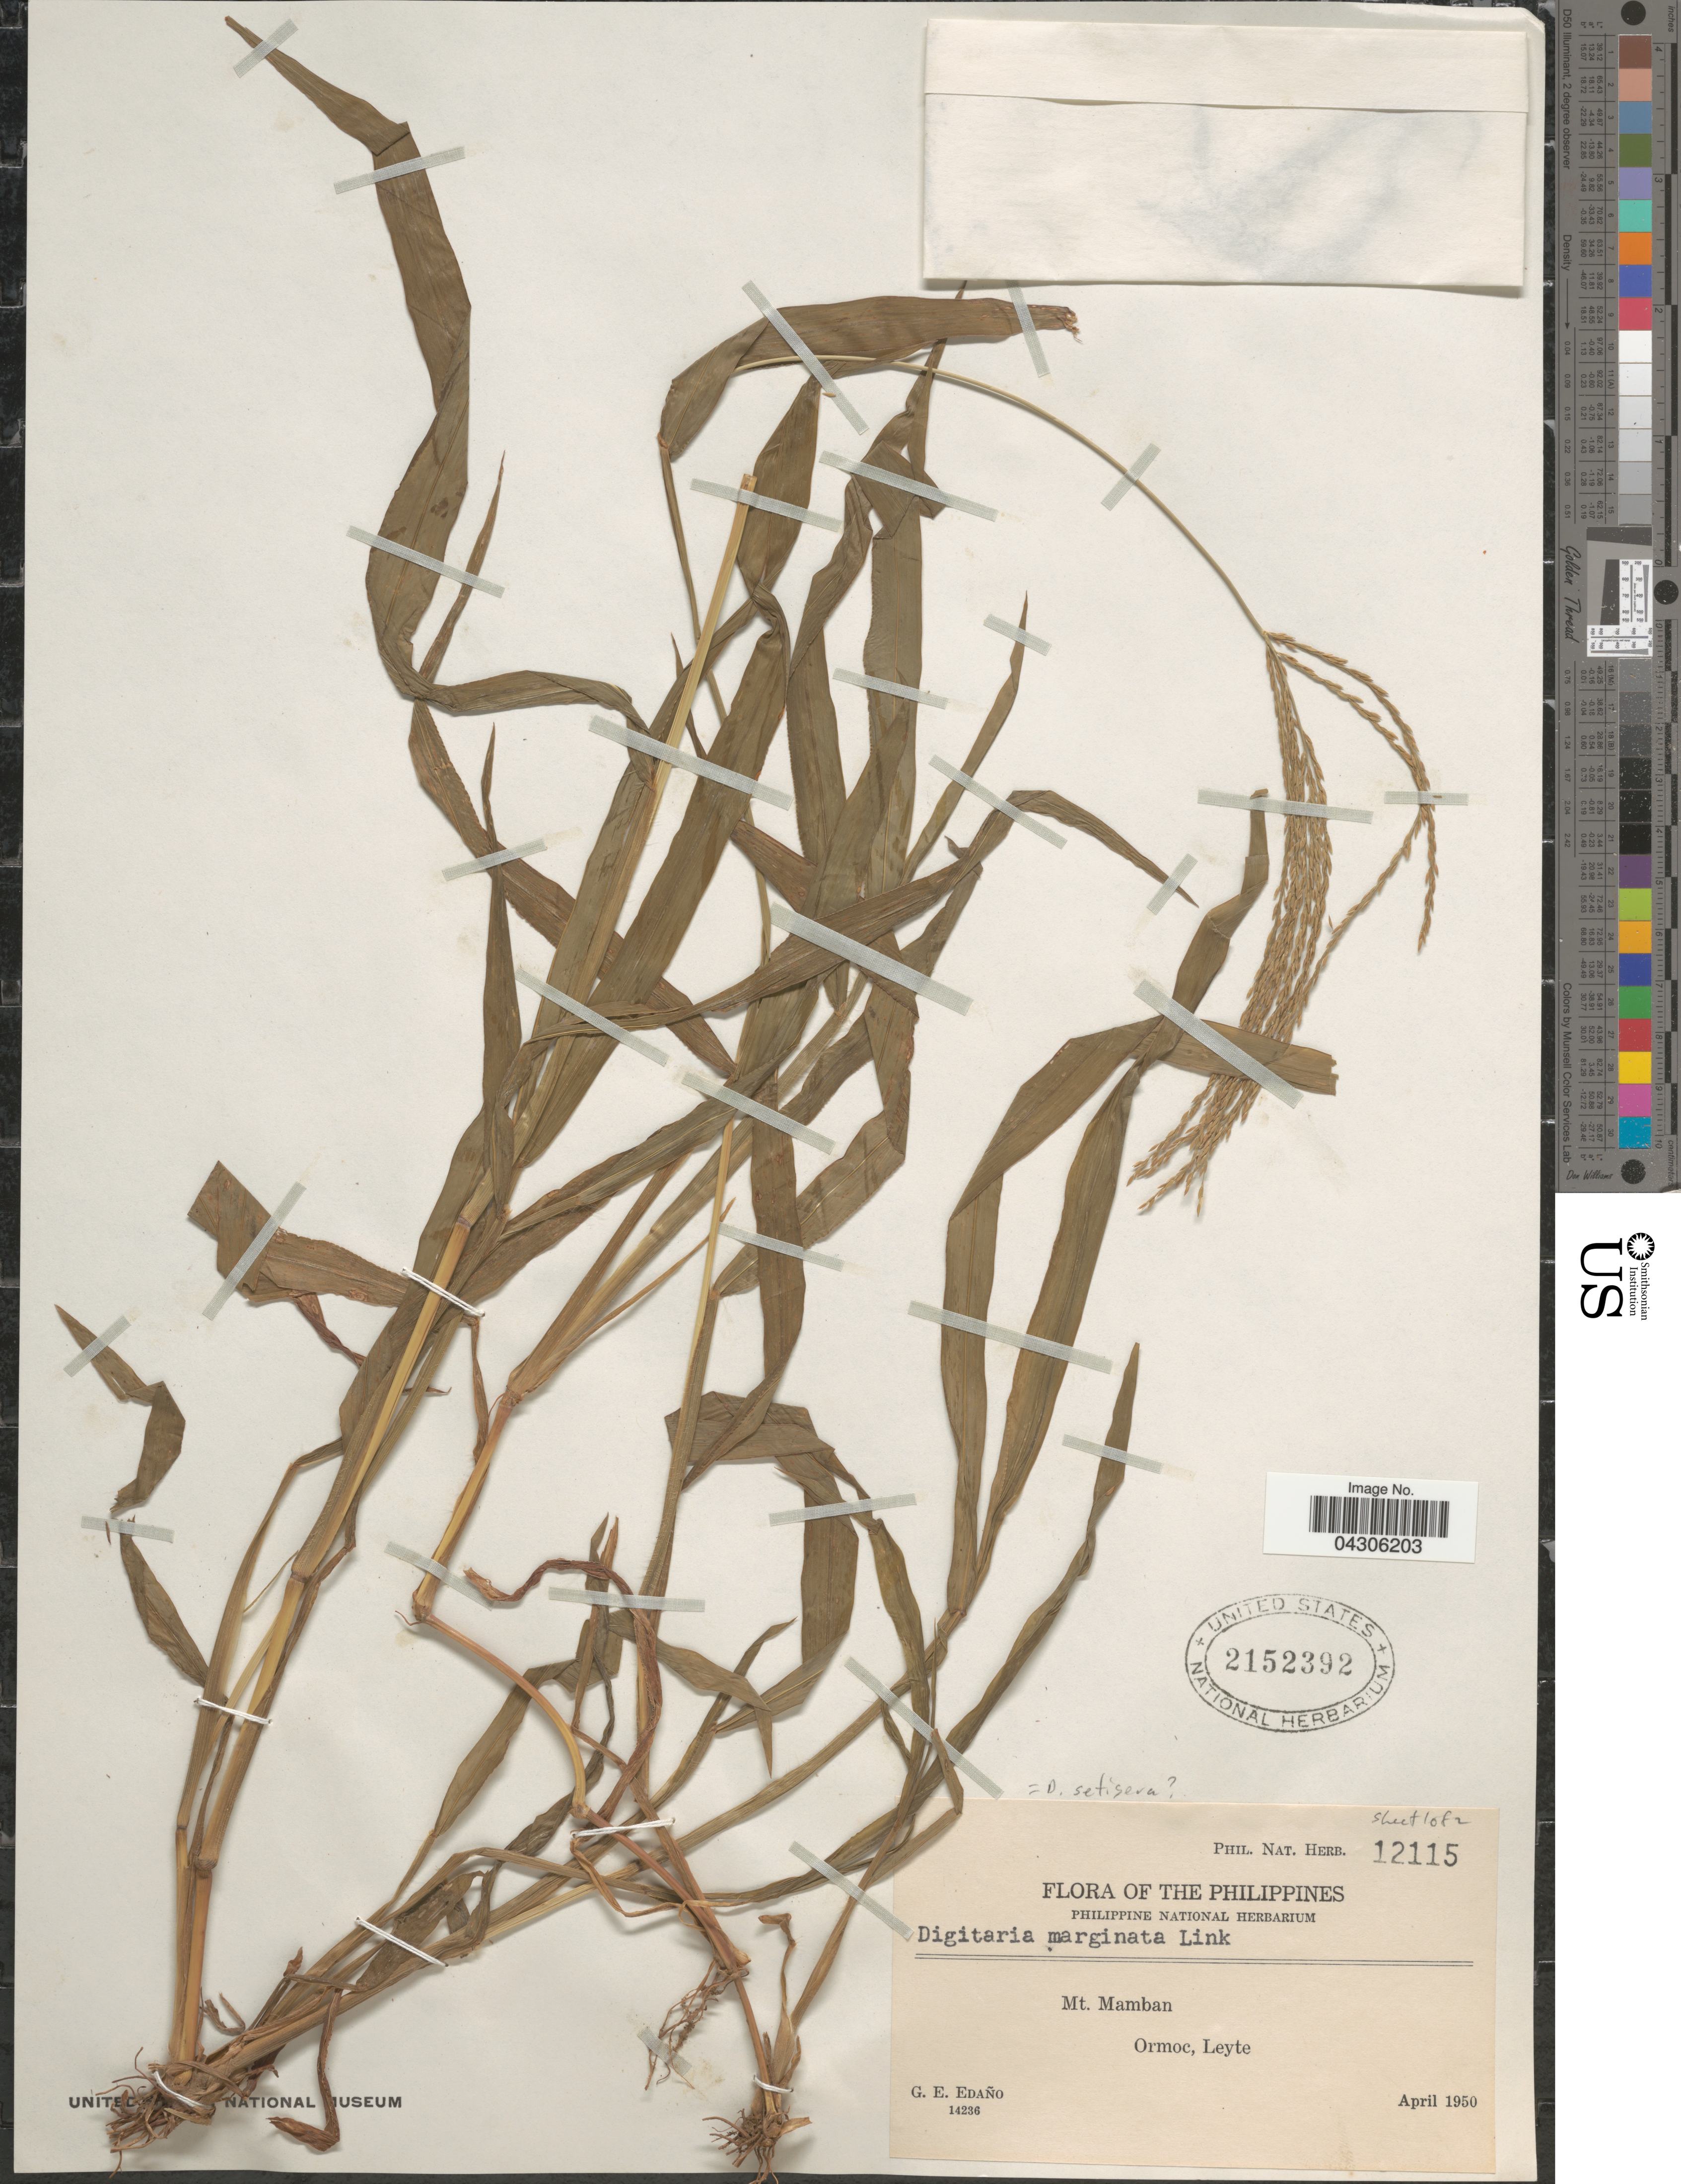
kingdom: Plantae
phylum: Tracheophyta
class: Liliopsida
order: Poales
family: Poaceae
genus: Digitaria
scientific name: Digitaria setigera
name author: Roth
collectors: G. E. Edaño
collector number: Phil. Nat. Herb. 12115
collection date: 1950-04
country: Philippines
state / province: Eastern Visayas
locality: Mt. Mamban. Ormoc, Leyte.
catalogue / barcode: US 2152392